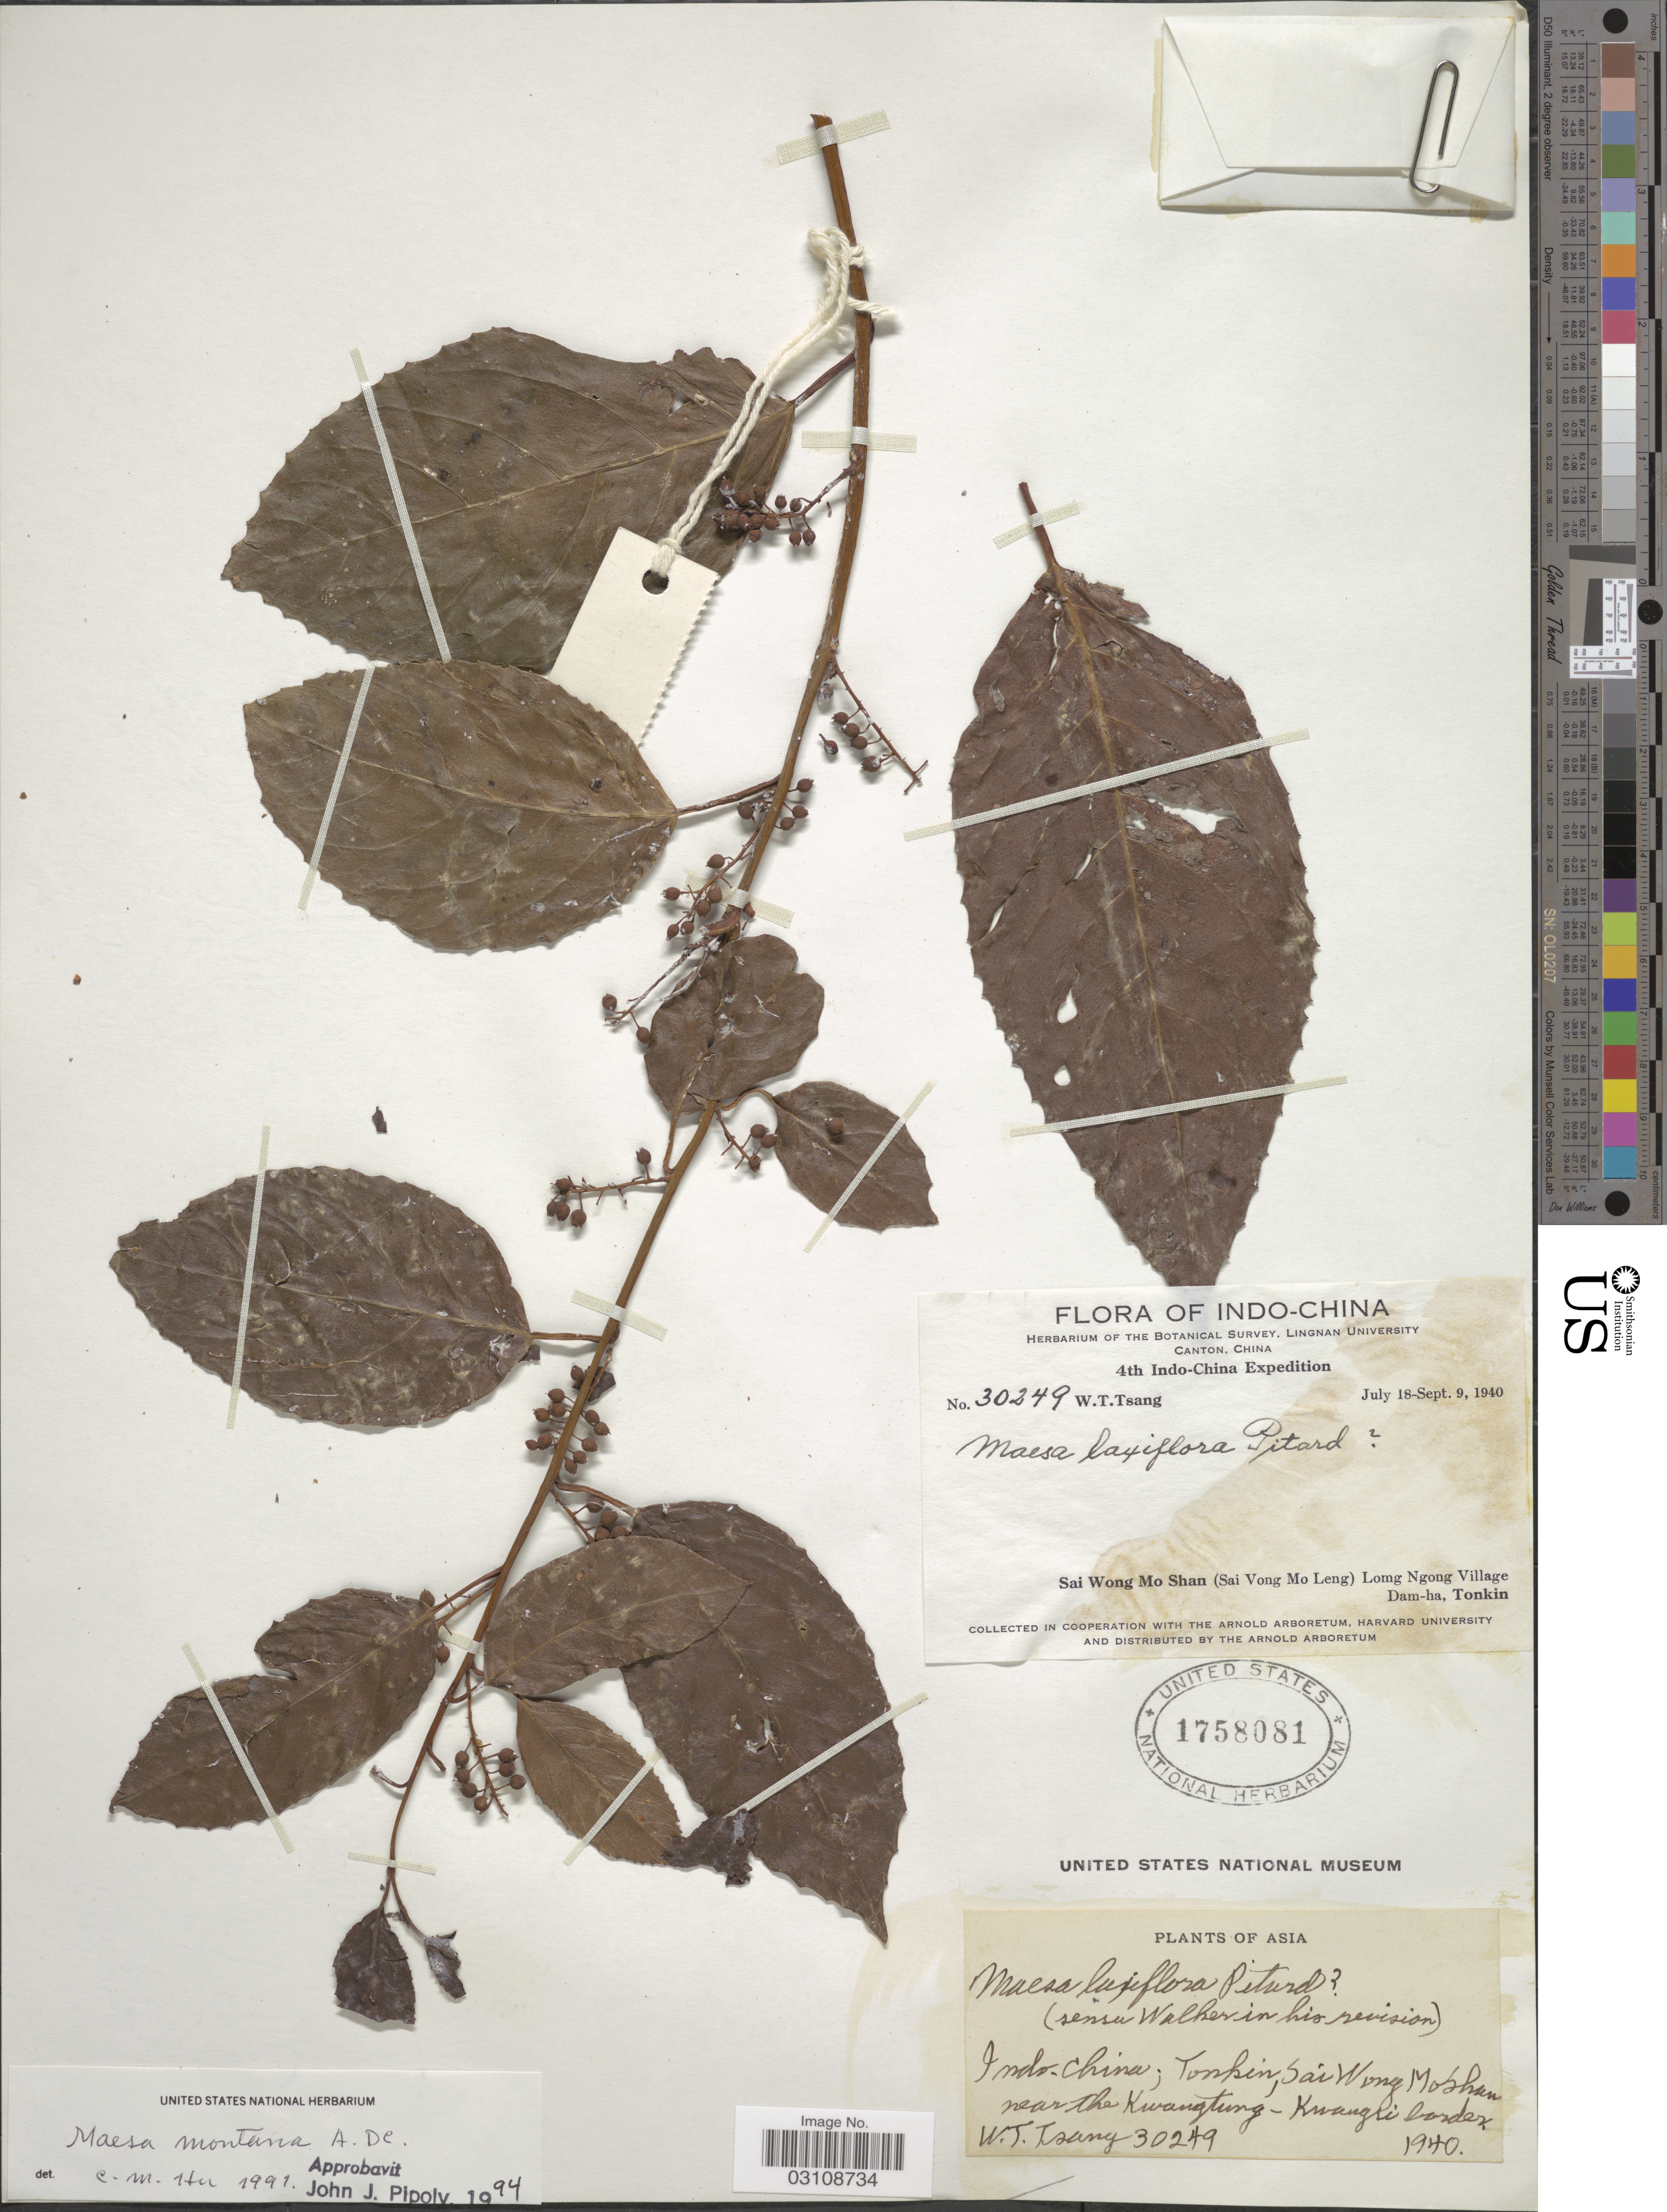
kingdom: Plantae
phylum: Tracheophyta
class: Magnoliopsida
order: Ericales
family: Primulaceae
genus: Maesa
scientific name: Maesa montana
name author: A. DC.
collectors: W. T. Tsang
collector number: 30249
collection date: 1940-07-18/1940-09-09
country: Vietnam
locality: Indo-China; Sai Wong Mo Shan (Sai Vong Mo Leng) Long Ngong Village, Dam-ha, Tonkin, near the Kwangtung-Kwangsi border.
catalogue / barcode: US 1758081